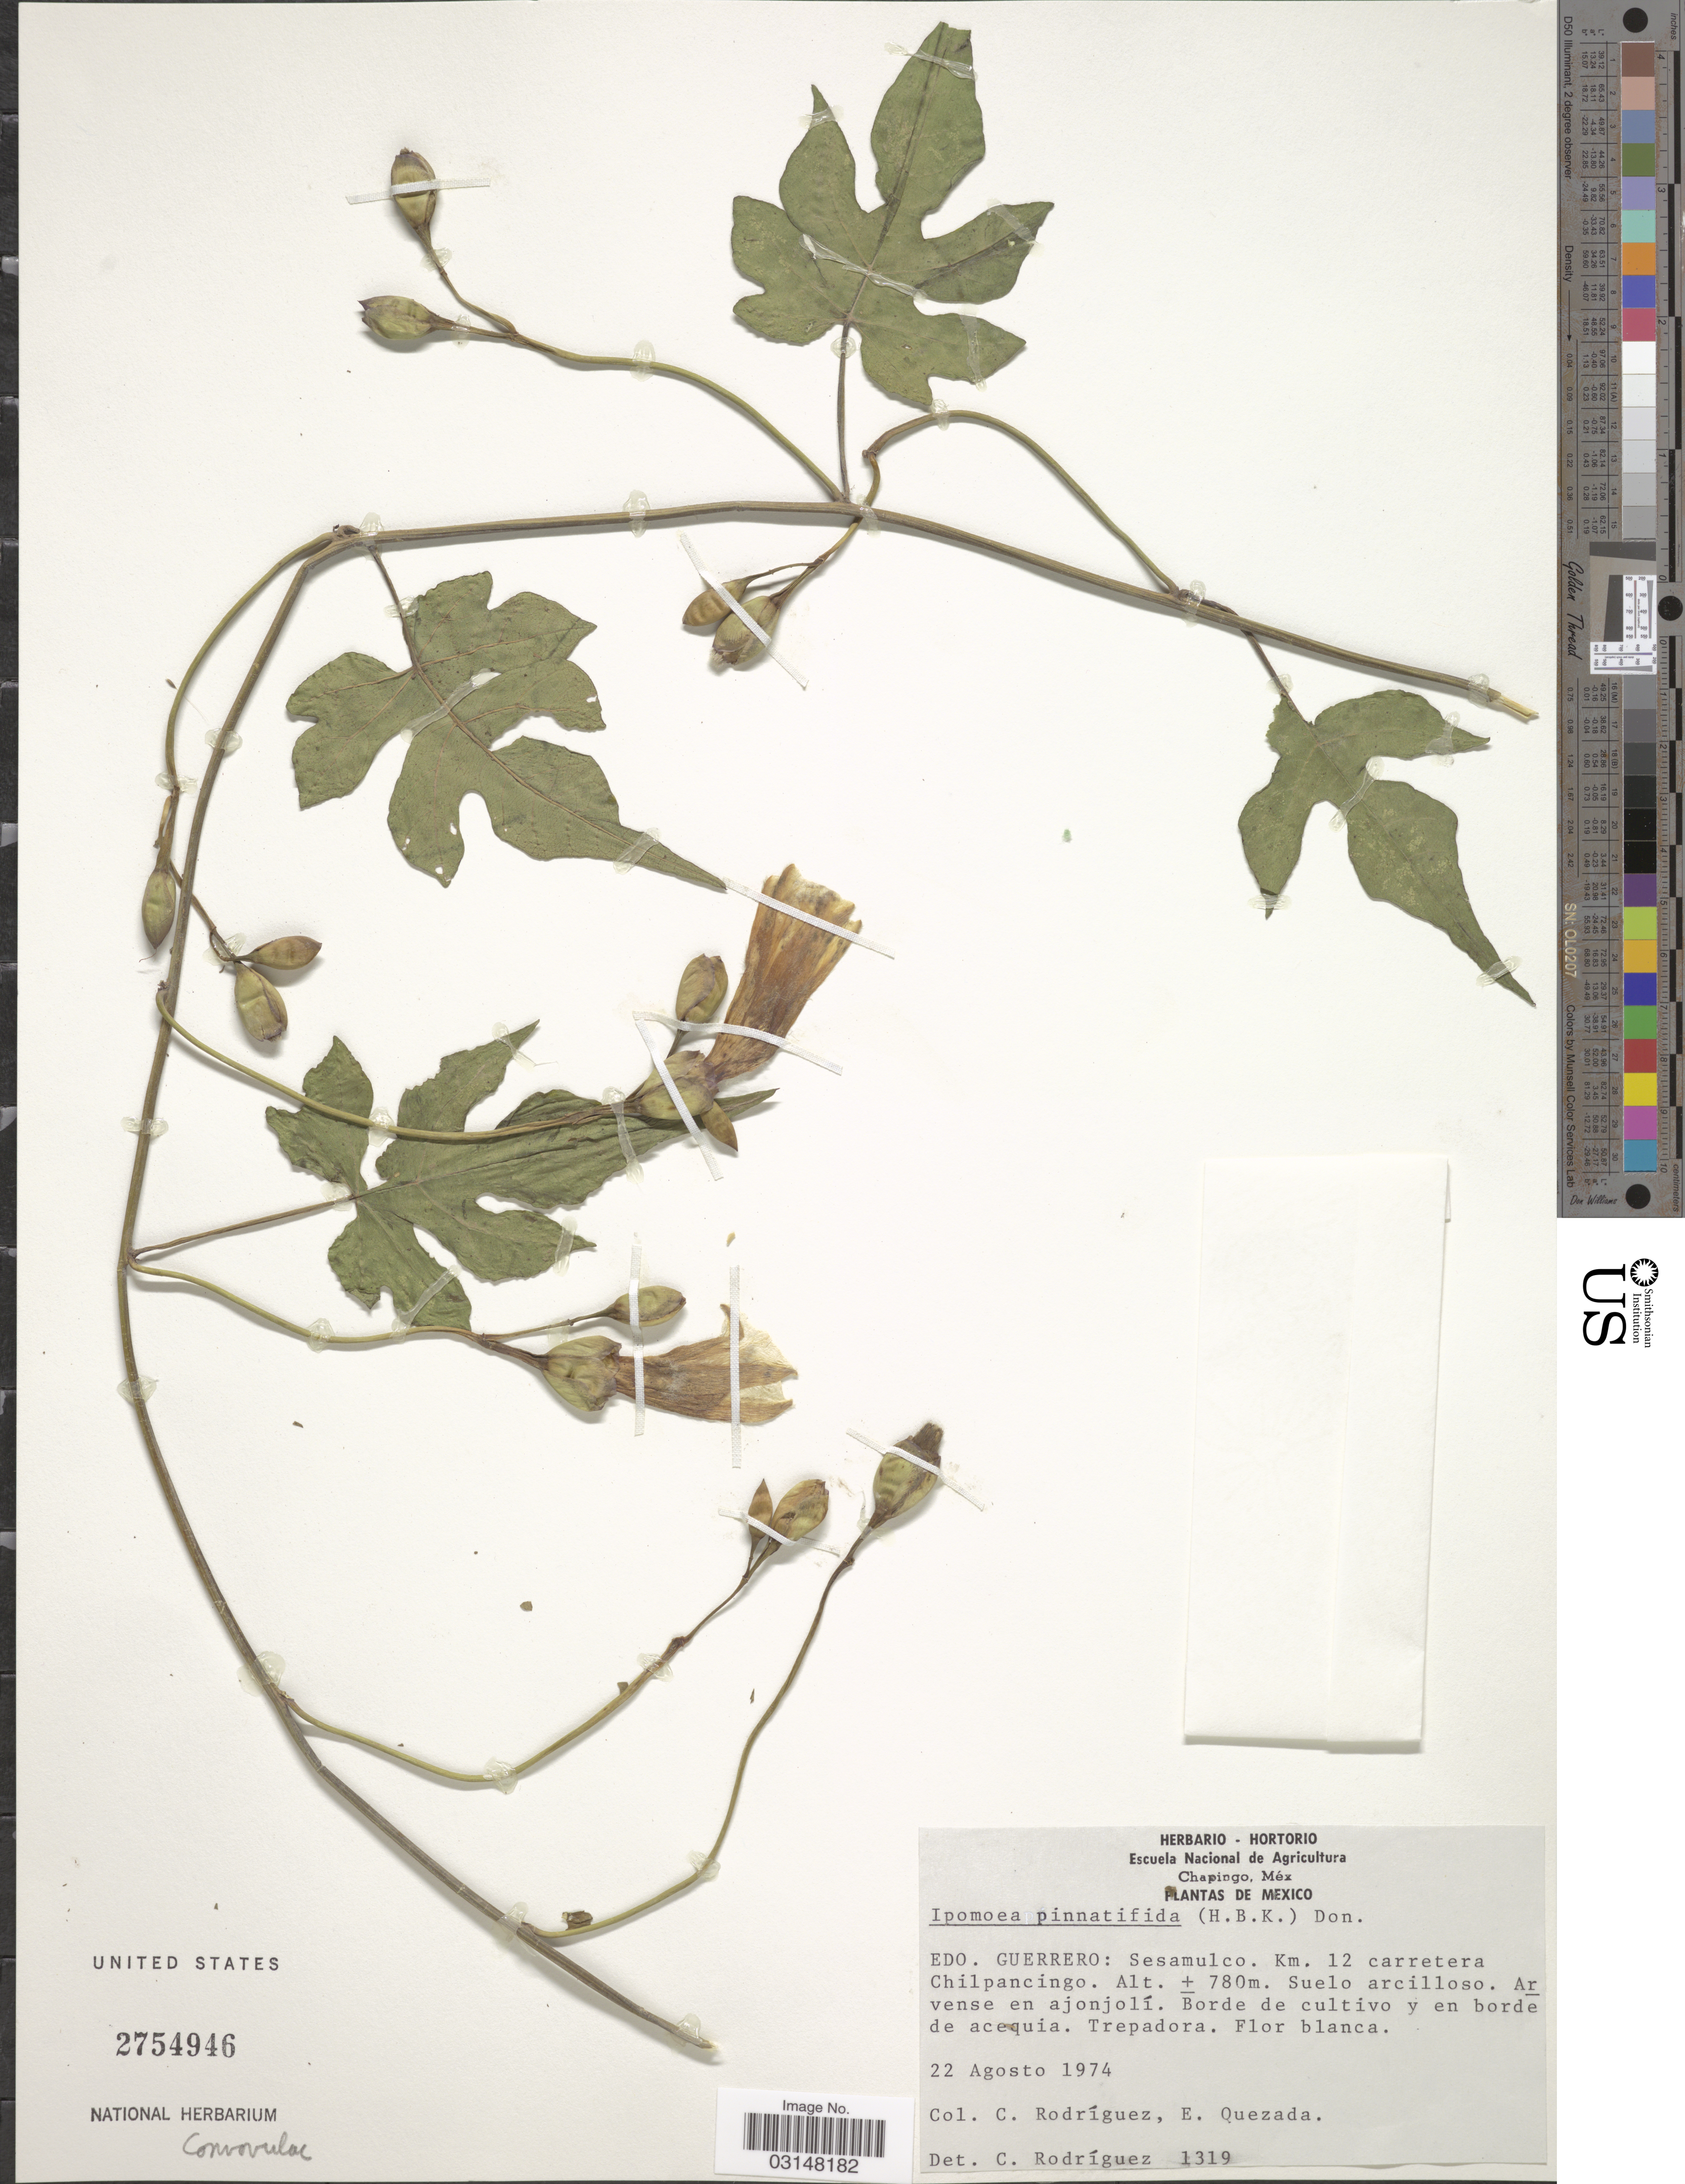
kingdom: Plantae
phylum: Tracheophyta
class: Magnoliopsida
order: Solanales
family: Convolvulaceae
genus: Operculina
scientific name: Operculina pinnatifida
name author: (Kunth) O'Donell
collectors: C. Rodríguez-Flores & E. Quezada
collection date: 1974-08-22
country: Mexico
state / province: Guerrero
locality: Sesamulco. Km. 12 carretera Chilpancingo.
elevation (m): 780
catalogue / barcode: US 2754946